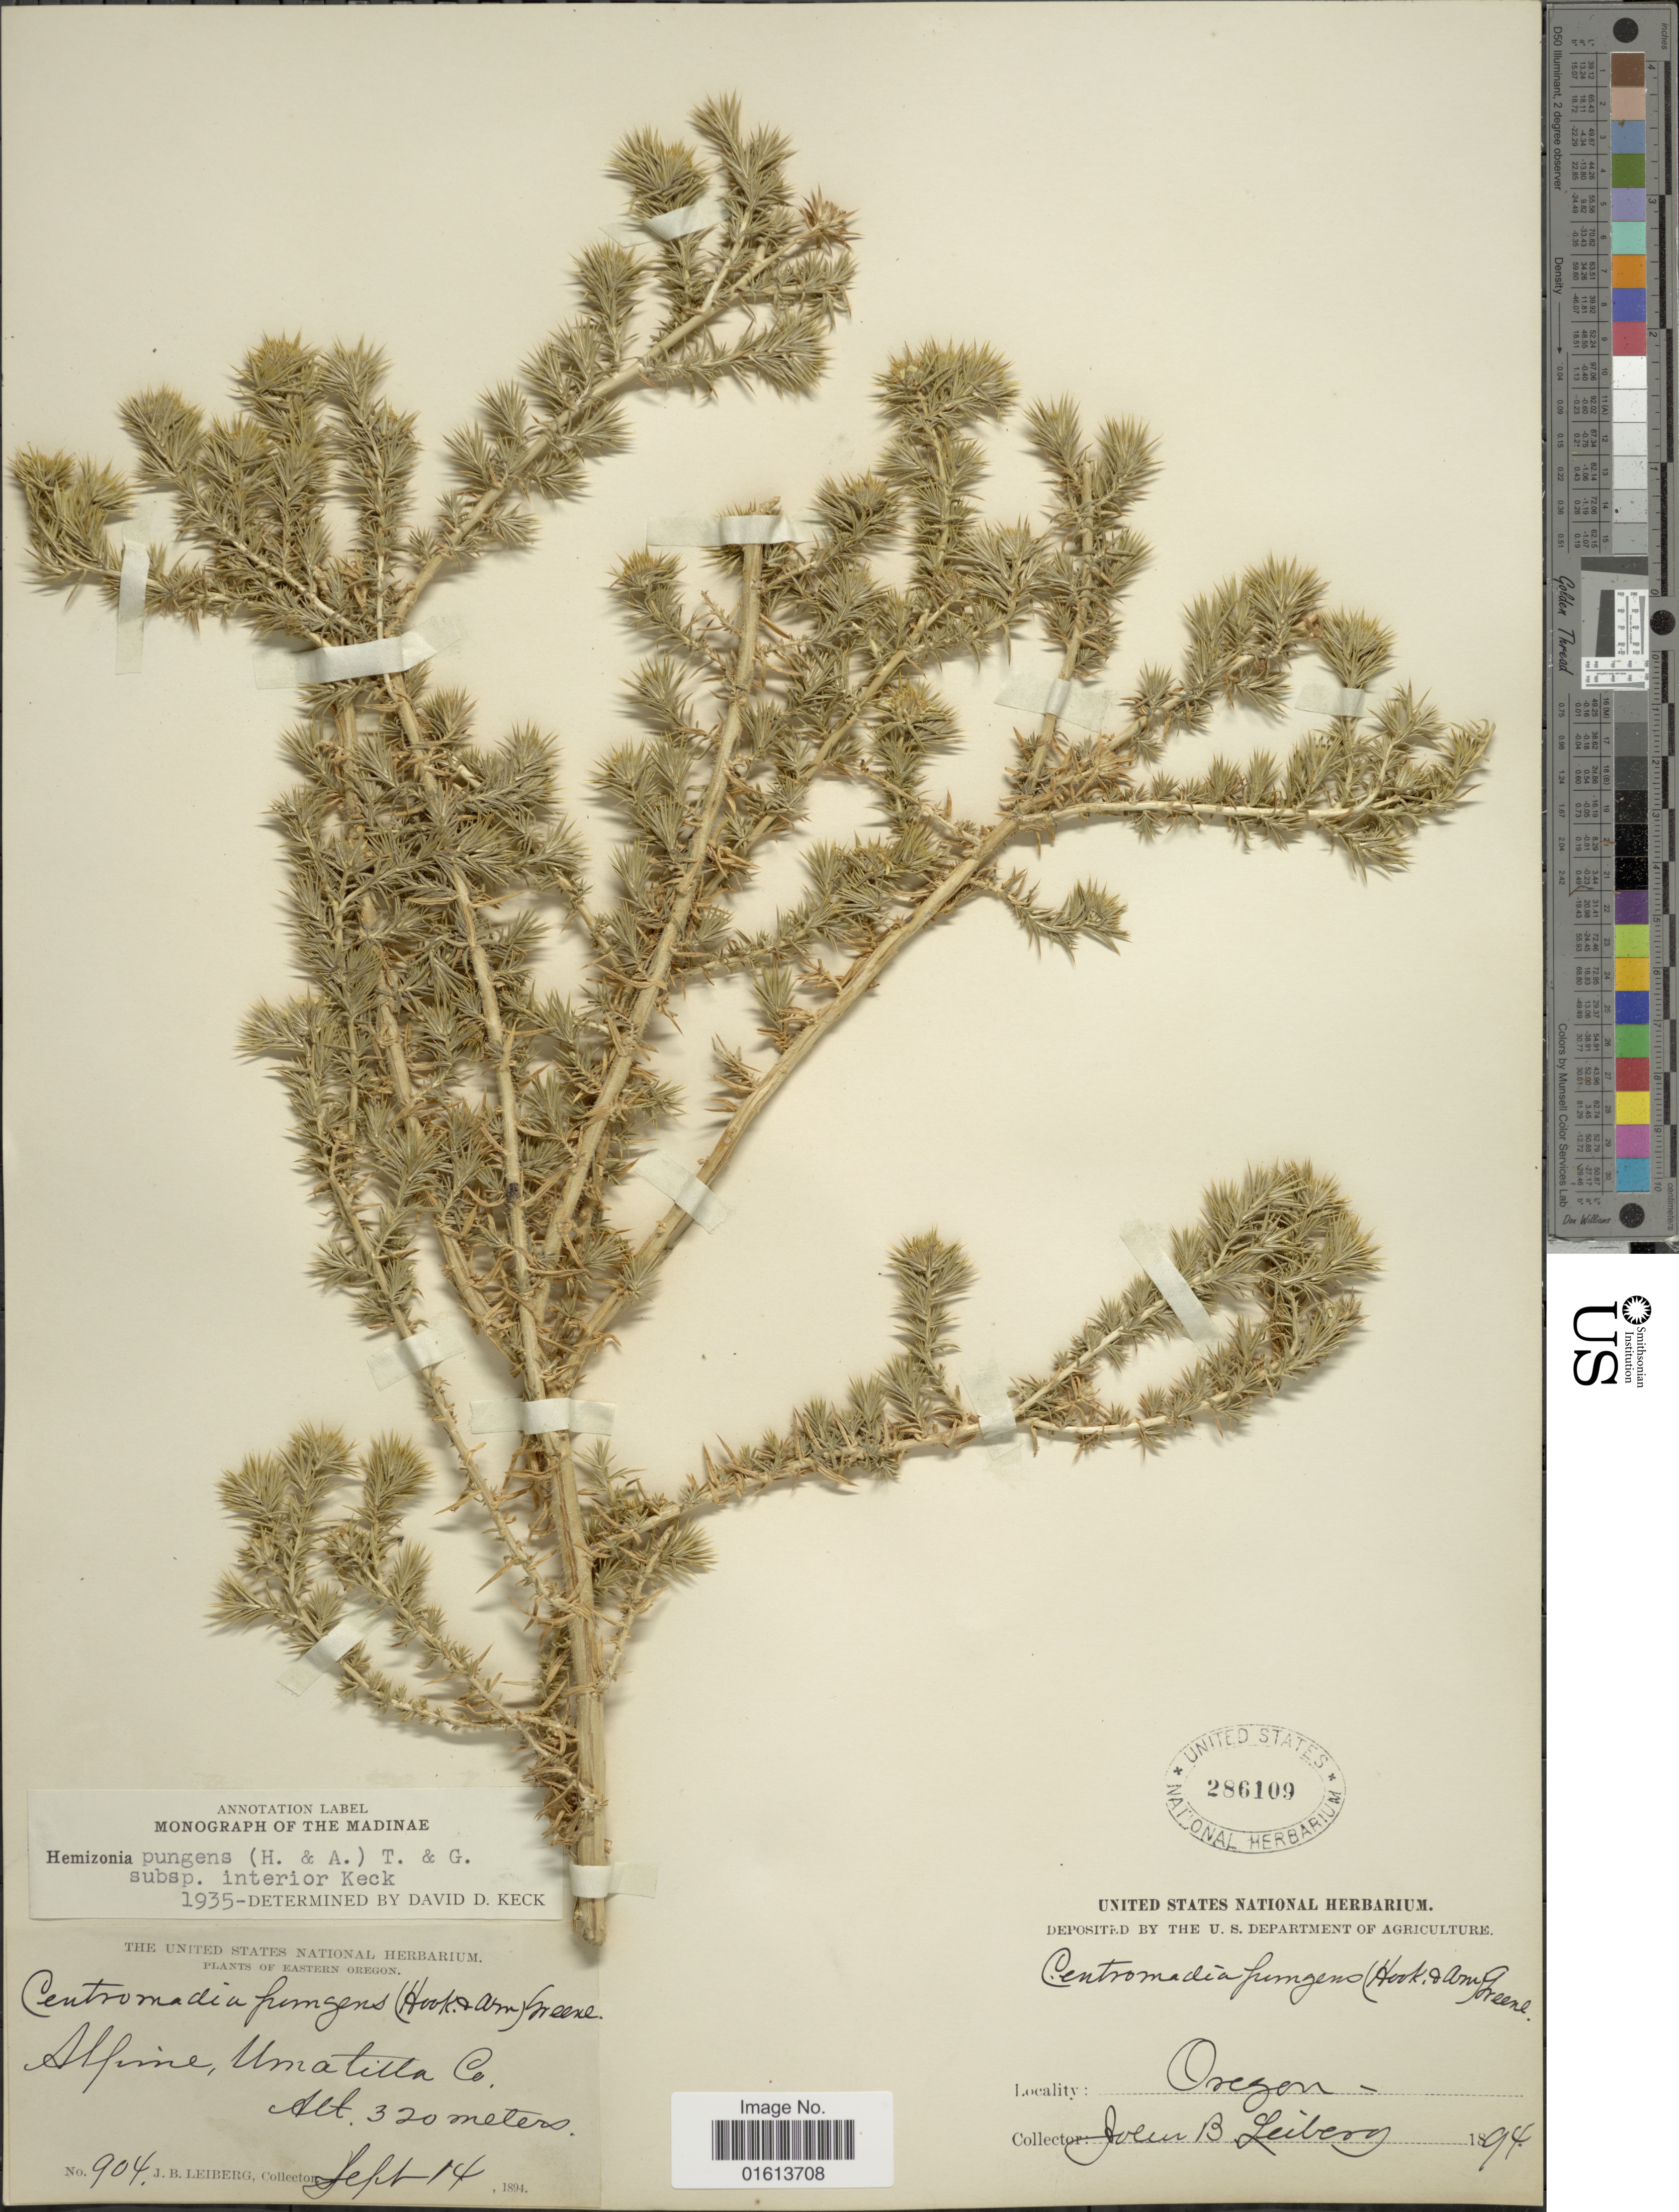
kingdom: Plantae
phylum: Tracheophyta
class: Magnoliopsida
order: Asterales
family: Asteraceae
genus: Centromadia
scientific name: Centromadia pungens subsp. pungens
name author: Hook. & Arn.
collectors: J. B. Leiberg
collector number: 904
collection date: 1894-09-14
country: United States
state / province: Oregon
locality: Eastern Oregon. Alfine, Umalitta Co.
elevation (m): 320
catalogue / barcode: US 286109